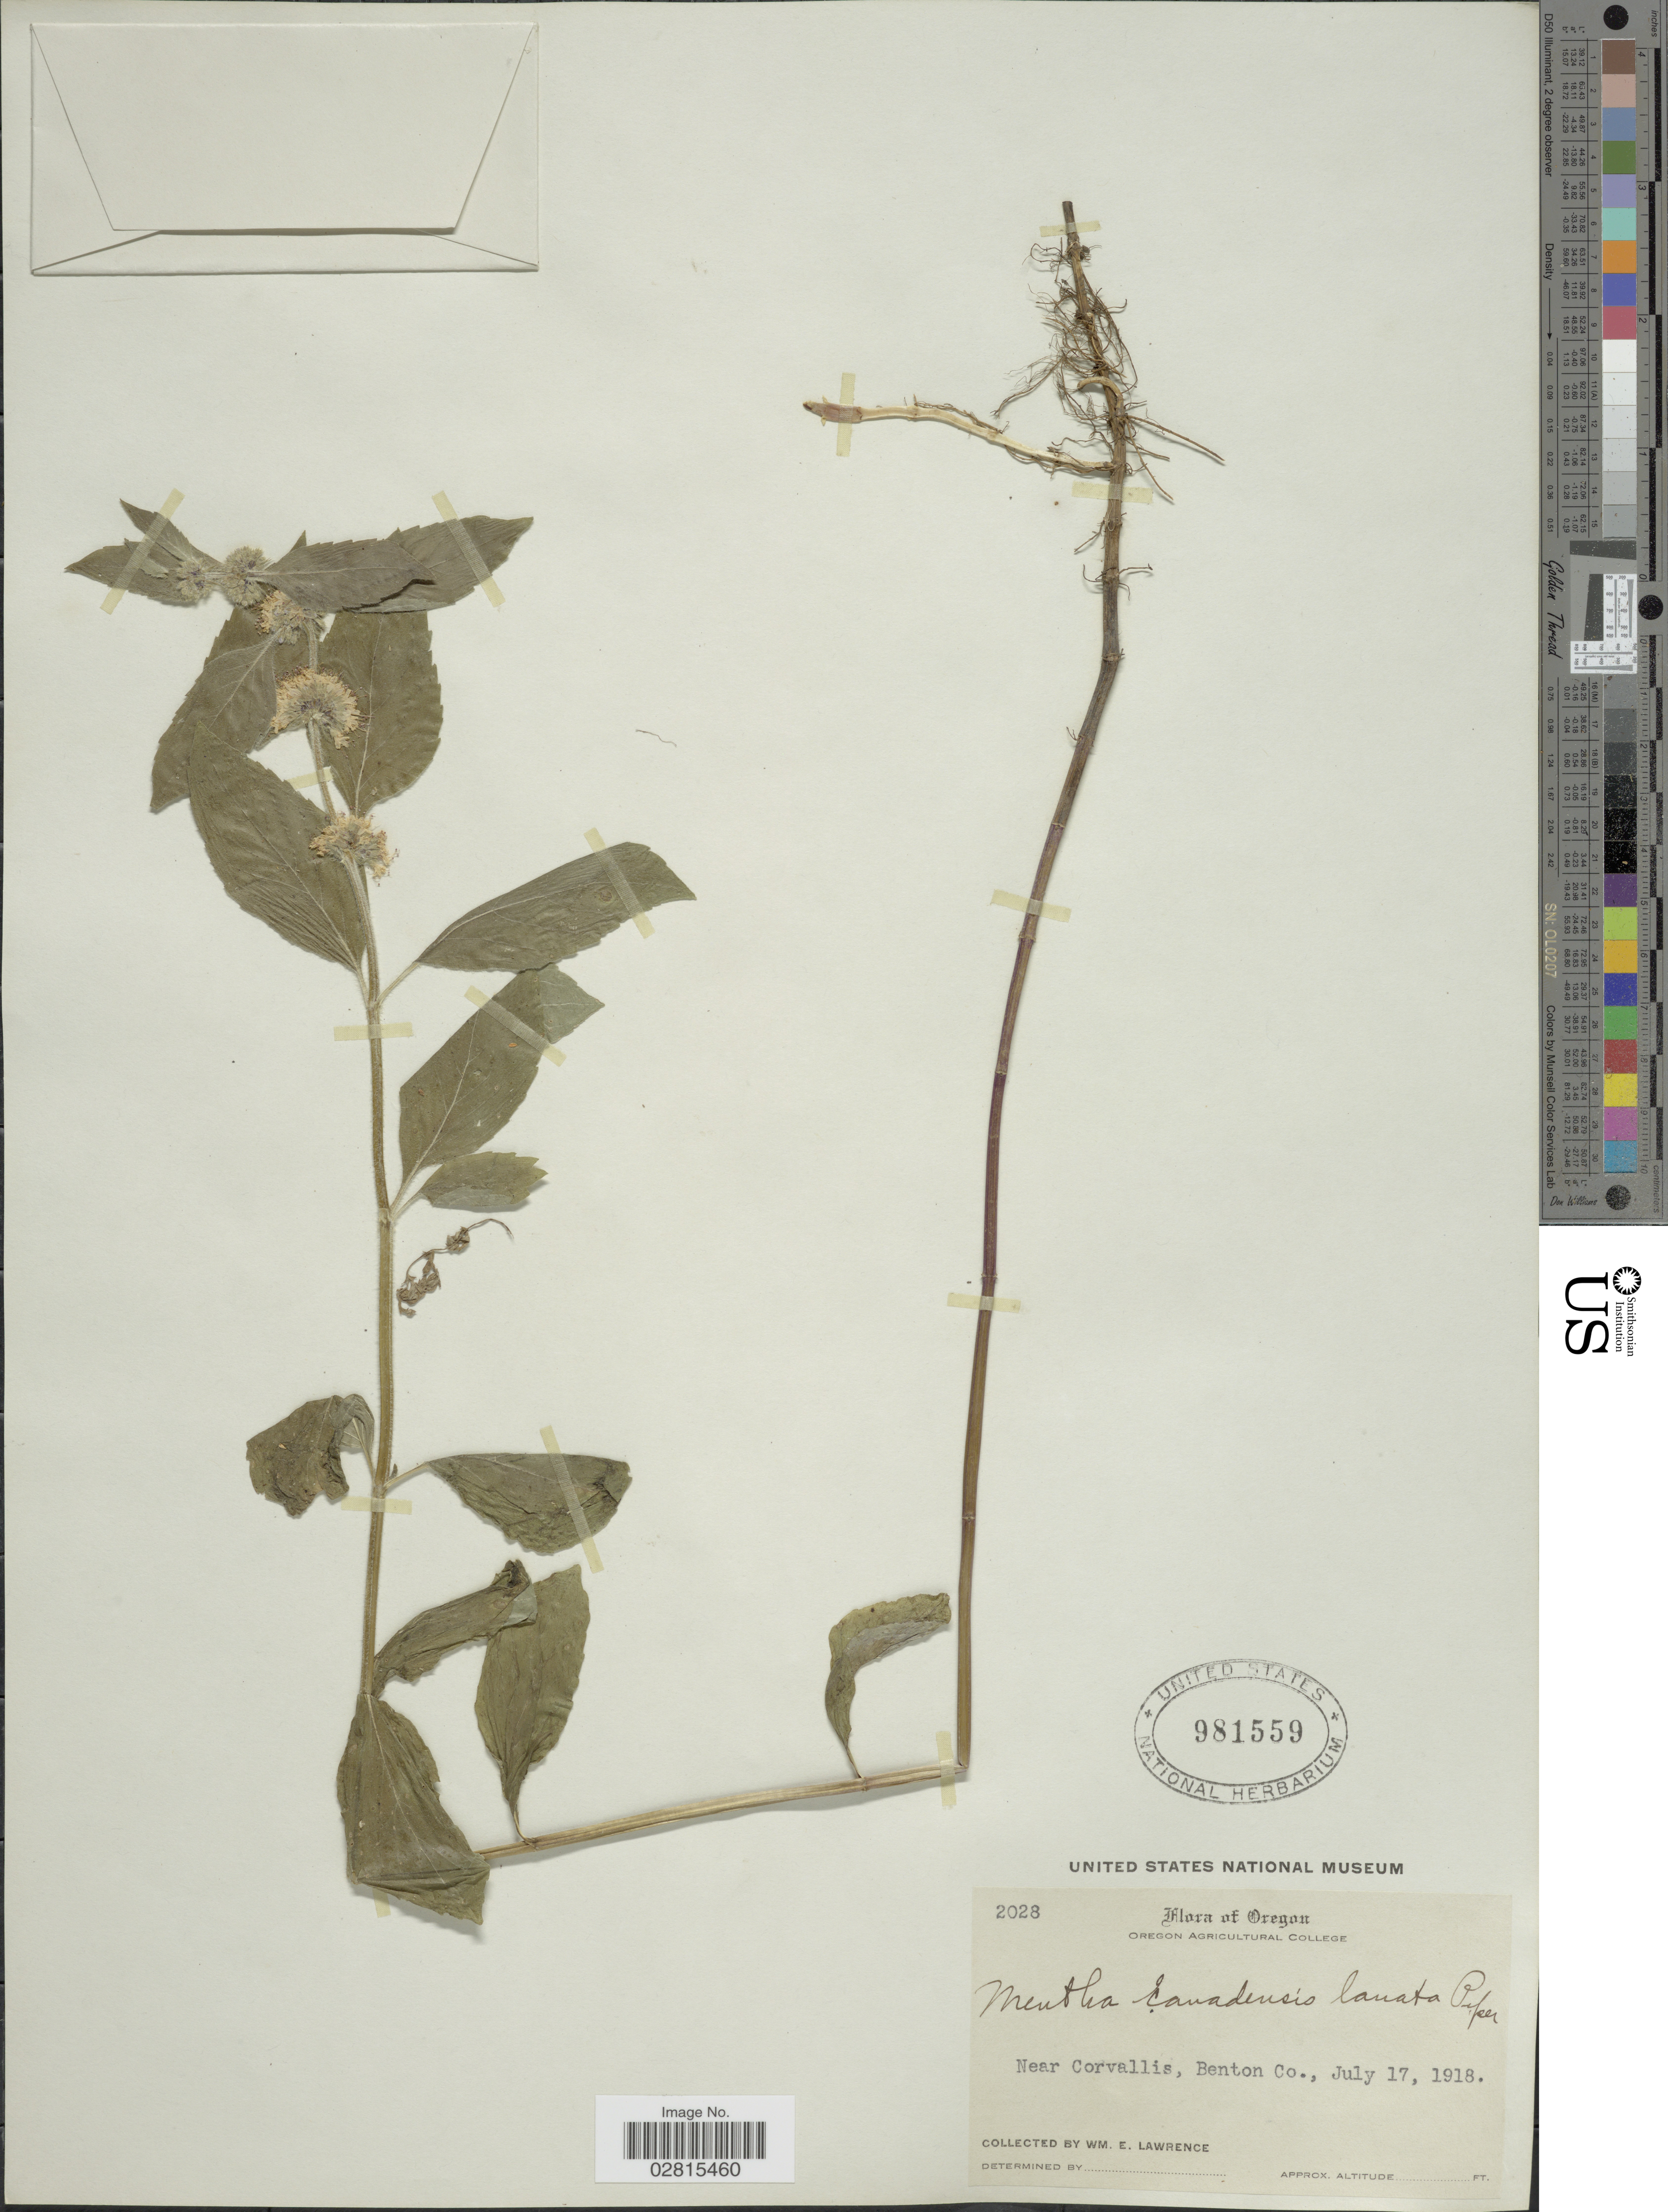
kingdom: Plantae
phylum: Tracheophyta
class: Magnoliopsida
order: Lamiales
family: Lamiaceae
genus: Mentha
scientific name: Mentha canadensis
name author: L.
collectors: W. Lawrence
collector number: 2028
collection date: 1918-07-17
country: United States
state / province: Oregon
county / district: Benton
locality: Near Corvallis, Benton Co.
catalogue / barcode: US 981559